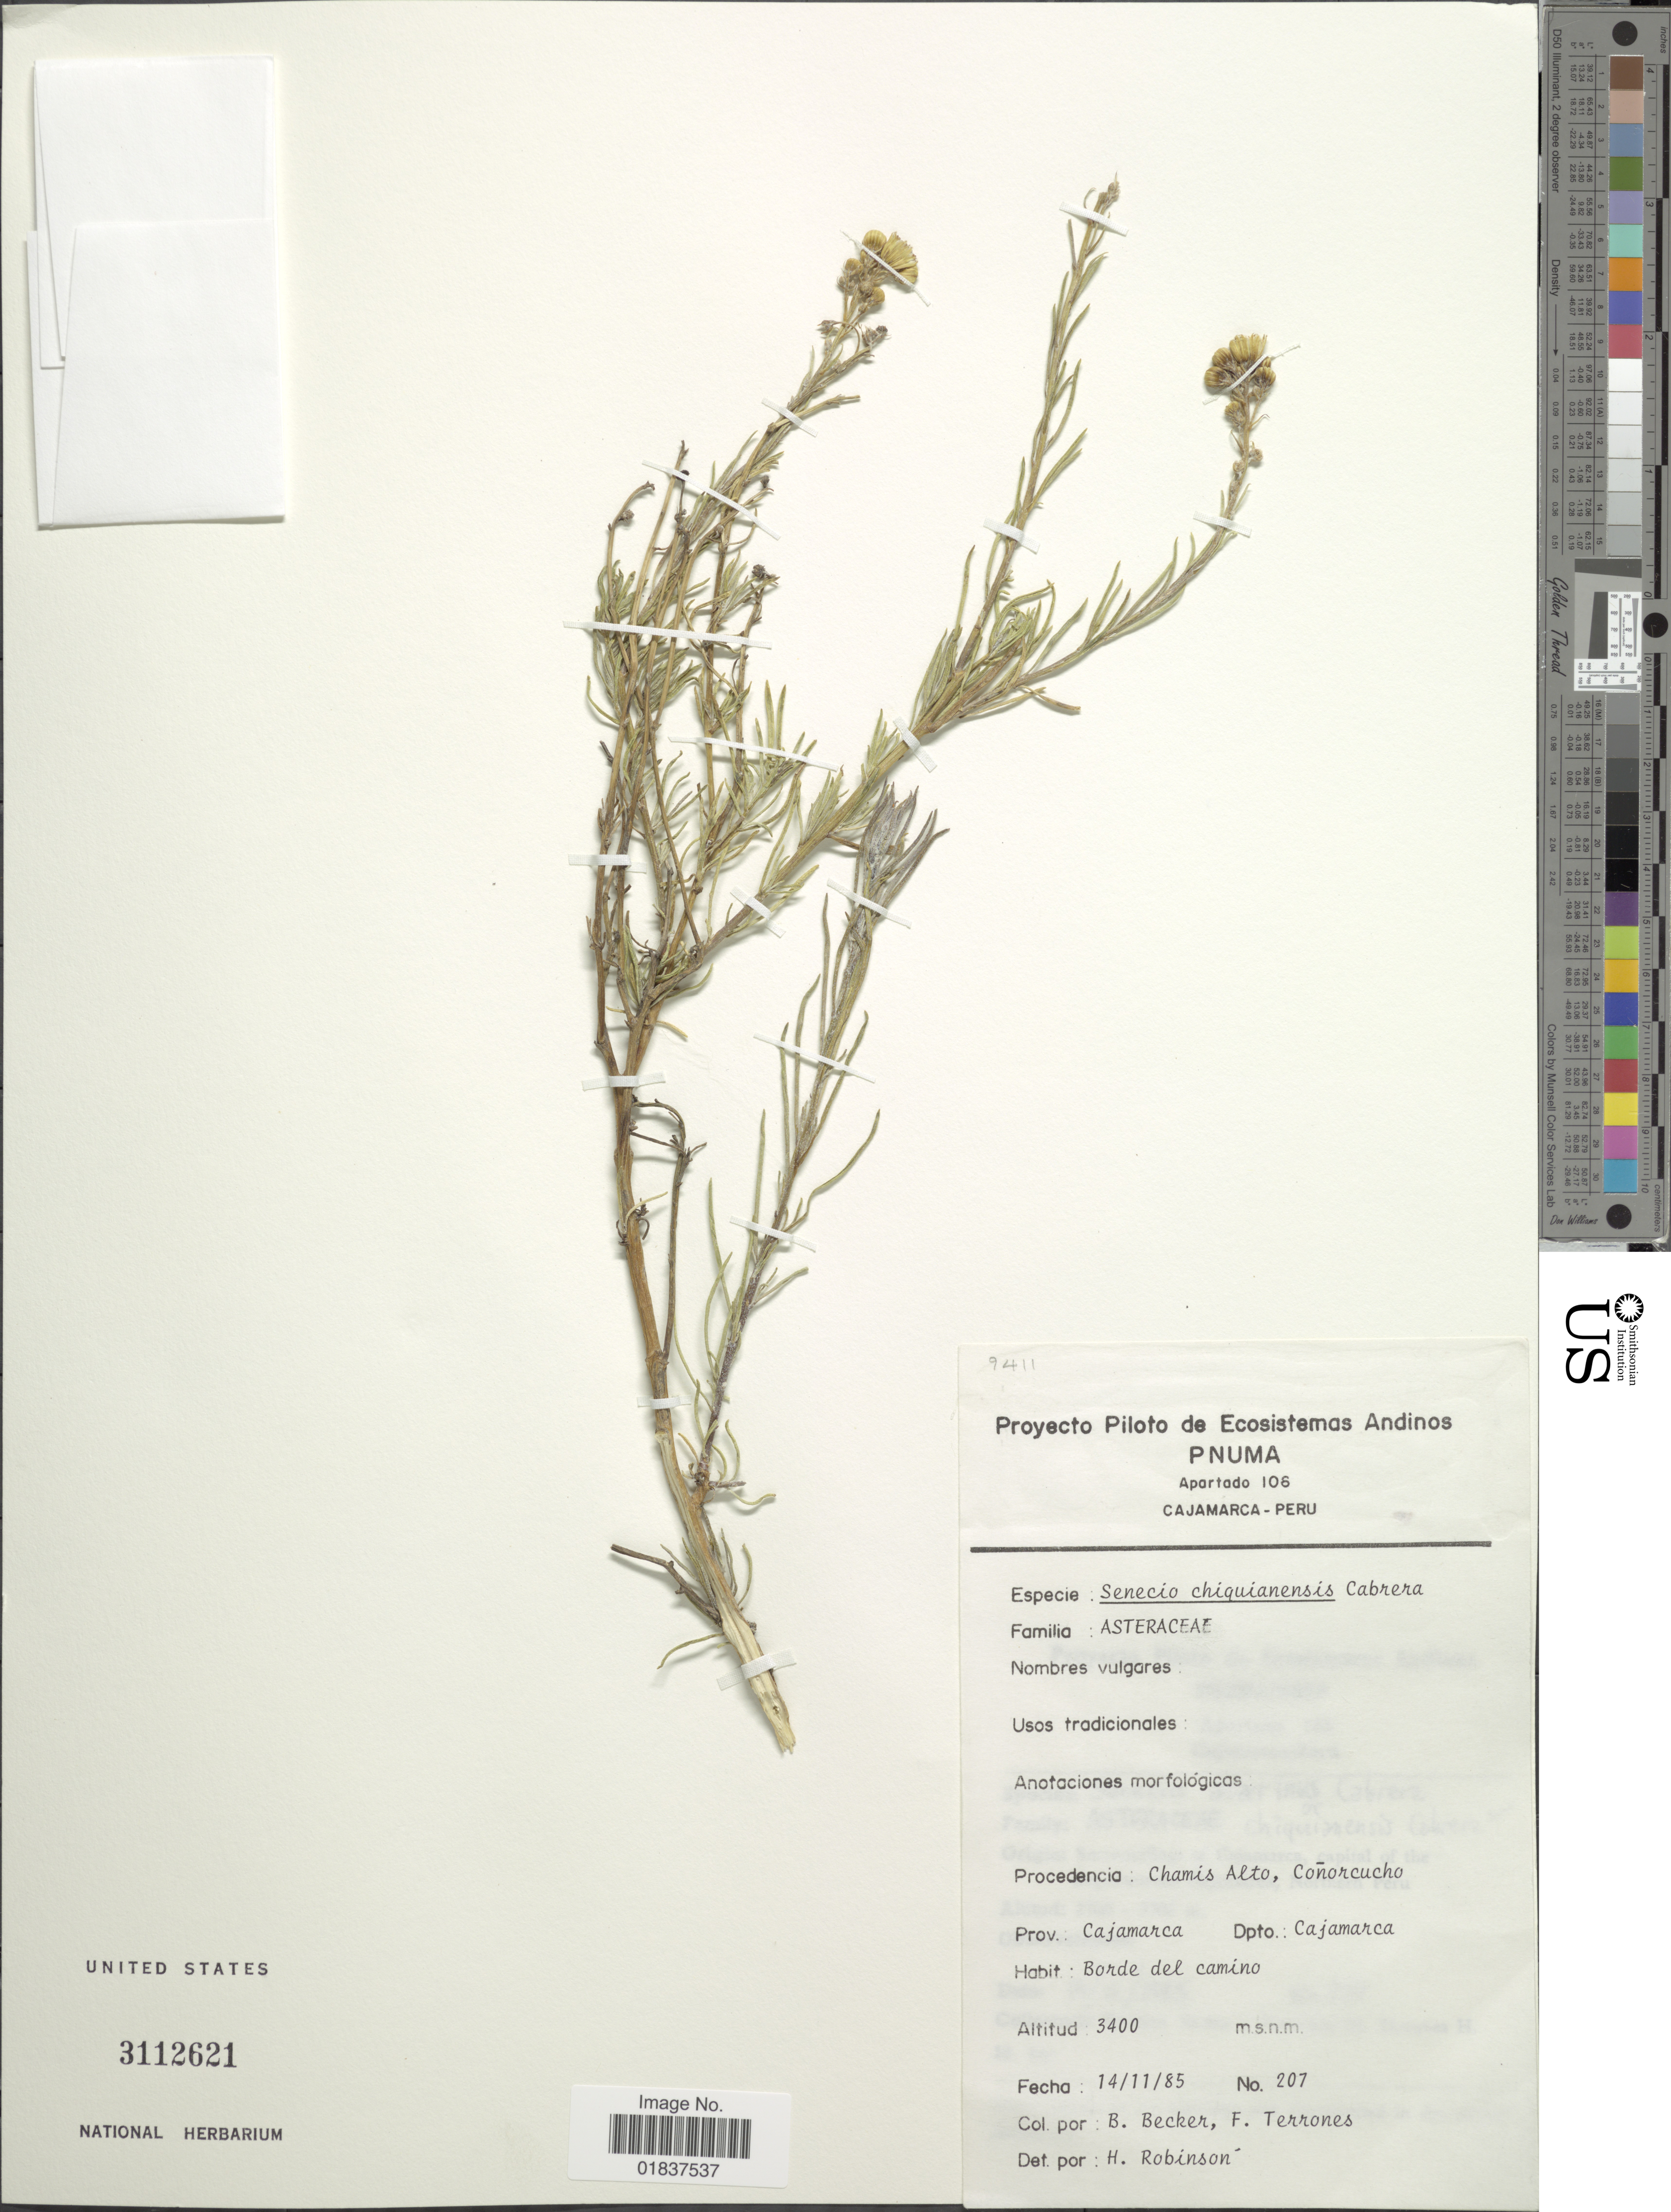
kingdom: Plantae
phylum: Tracheophyta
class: Magnoliopsida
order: Asterales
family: Asteraceae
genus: Senecio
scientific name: Senecio chiquianensis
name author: Cabrera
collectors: B. Becker & F. Terrones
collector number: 207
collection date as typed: Transcribed d/m/y: 14/11/85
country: Peru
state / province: Cajamarca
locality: Chamis Alto, Coñorcucho. Prov.: Cajamarca Dpto.: Cajamarca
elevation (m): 3400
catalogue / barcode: US 3112621